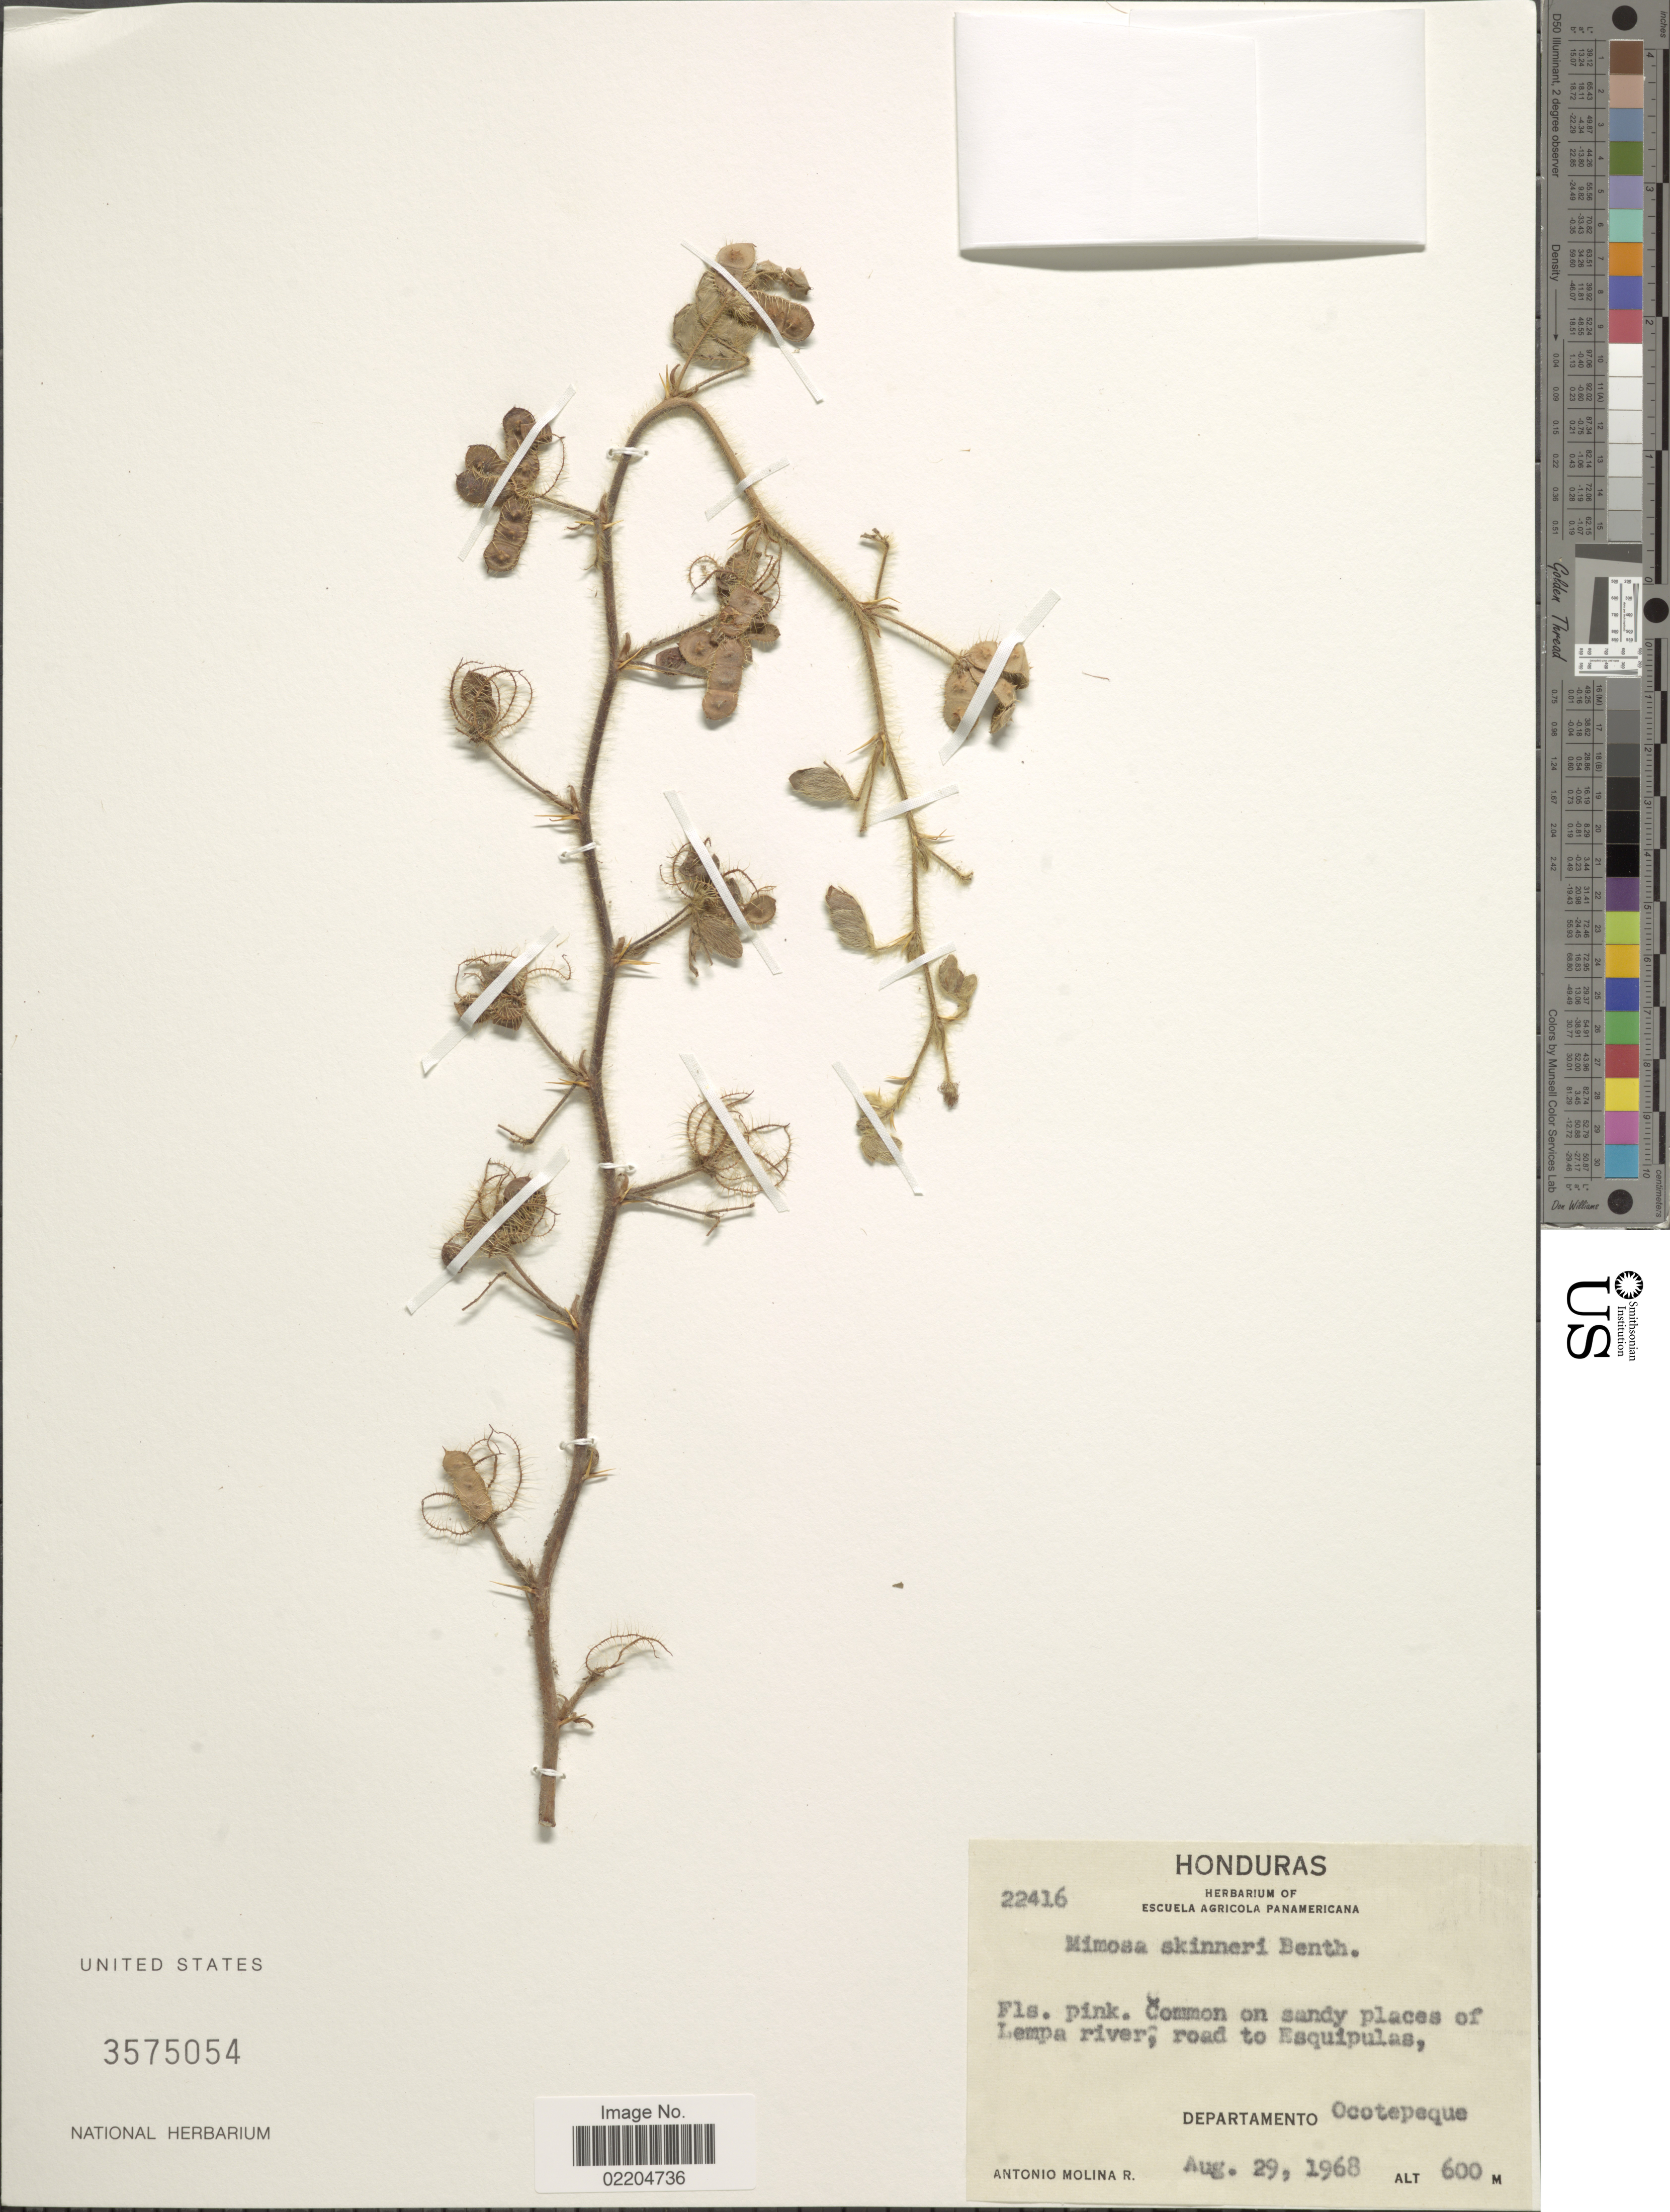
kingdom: Plantae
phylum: Tracheophyta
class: Magnoliopsida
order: Fabales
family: Fabaceae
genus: Mimosa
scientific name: Mimosa sicyocarpa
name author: B.L. Rob.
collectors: A. Molina R.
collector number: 22416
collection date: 1968-08-29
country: Honduras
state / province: Ocotepeque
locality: Common on sandy places of Lempa River, road to Esquipulas, Departamento Ocotepeque.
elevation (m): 600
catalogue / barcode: US 3575054